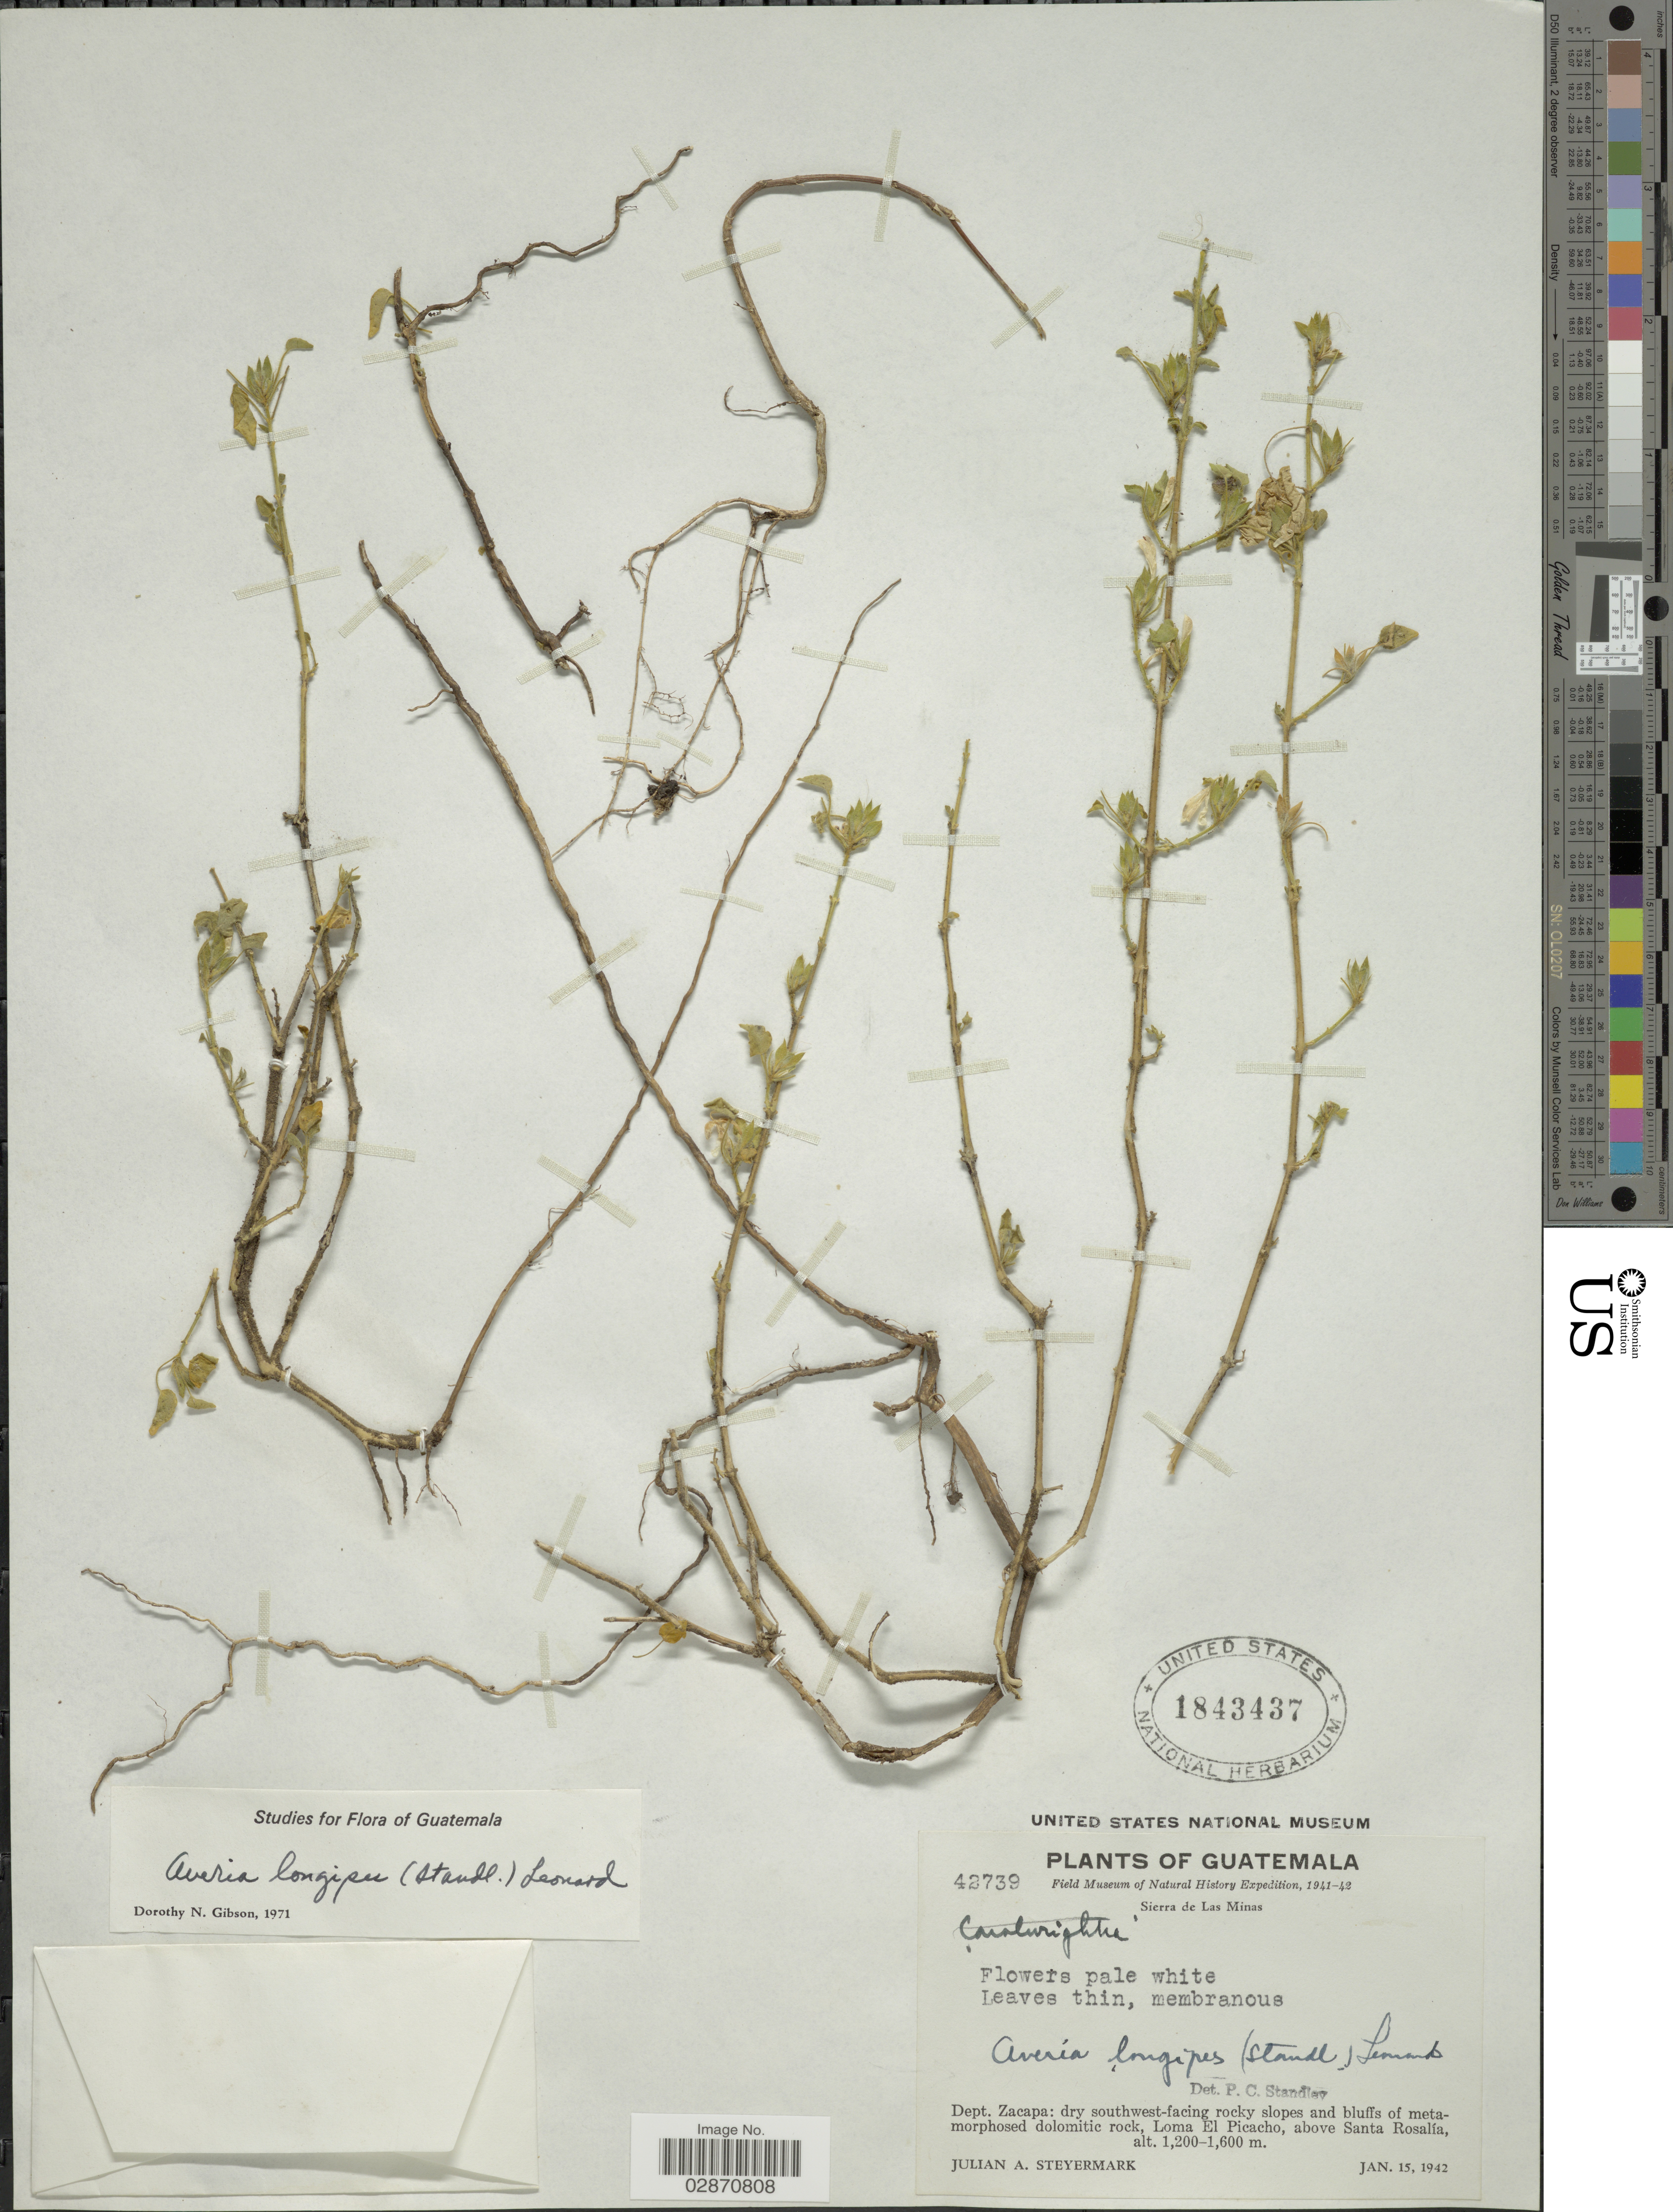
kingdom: Plantae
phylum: Tracheophyta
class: Magnoliopsida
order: Lamiales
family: Acanthaceae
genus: Tetramerium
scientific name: Tetramerium nemorum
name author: Brandegee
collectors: J. Steyermark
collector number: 42739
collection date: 1942-01-15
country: Guatemala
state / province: Zacapa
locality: Sierra de Las Minas. Dept. Zacapa: Loma El Picacho, above Santa Rosalía.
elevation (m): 1200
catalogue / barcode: US 1843437